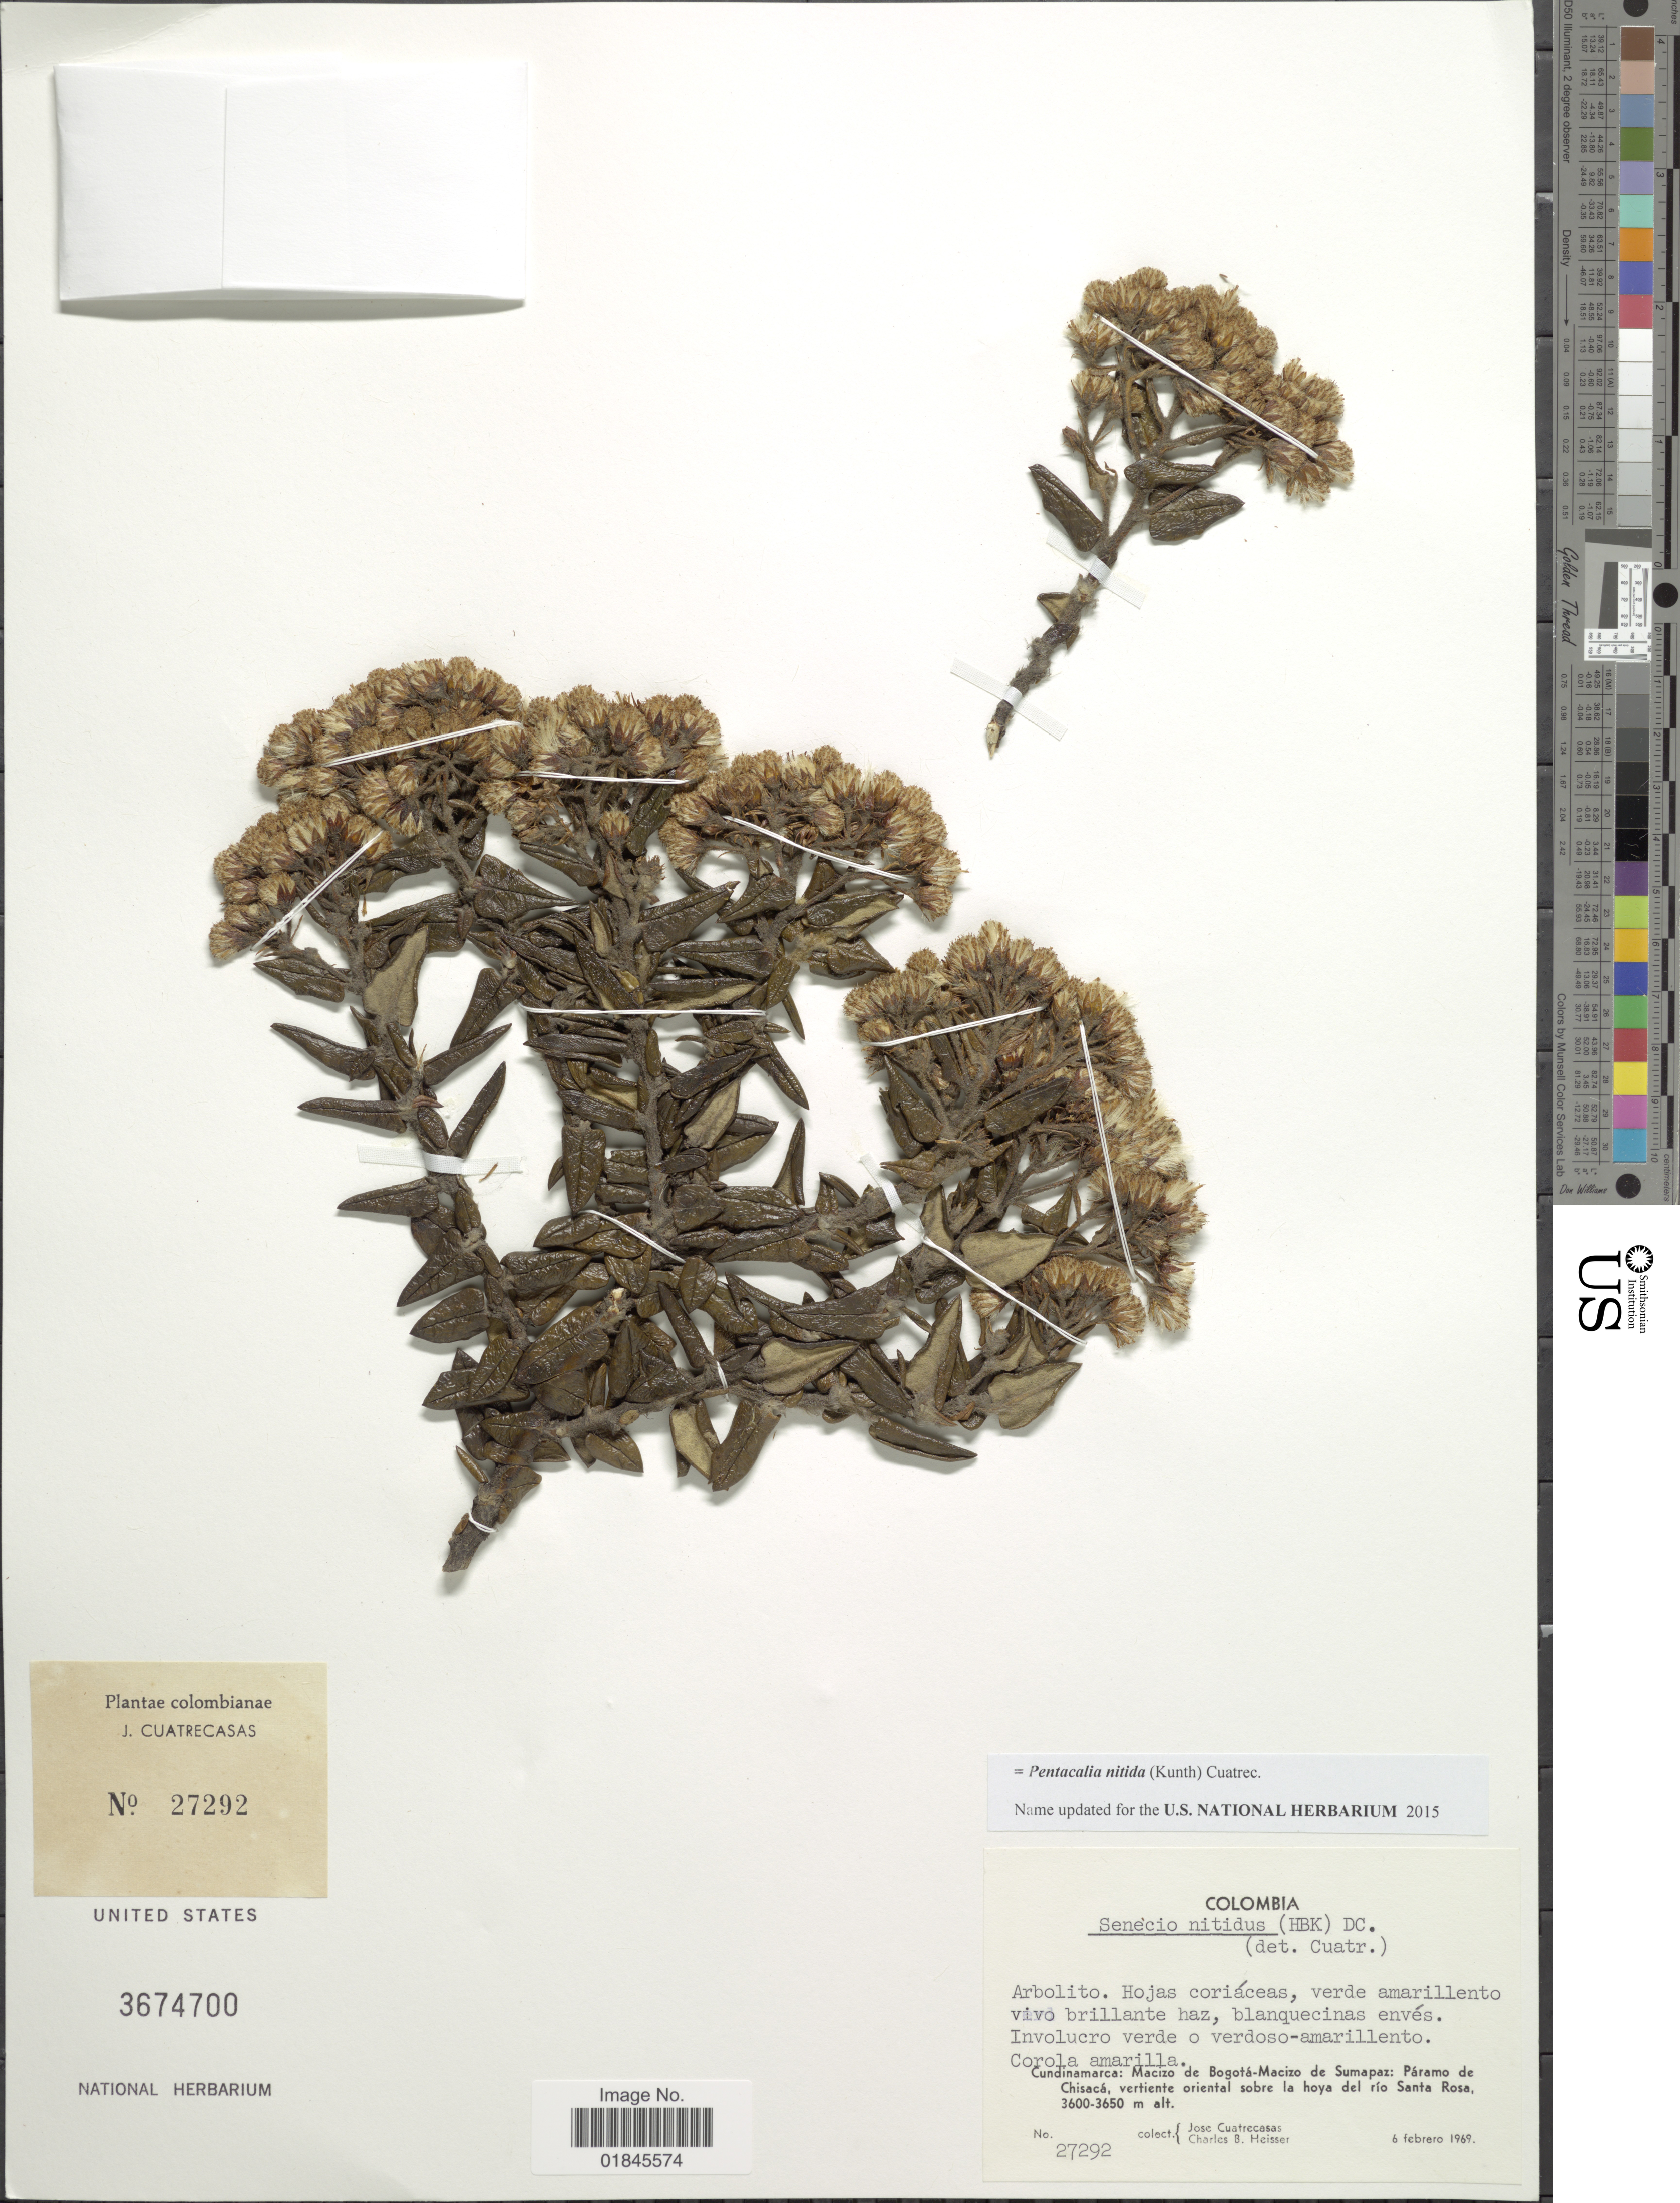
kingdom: Plantae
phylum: Tracheophyta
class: Magnoliopsida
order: Asterales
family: Asteraceae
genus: Pentacalia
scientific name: Pentacalia nitida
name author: (Kunth) Cuatrec.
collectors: J. Cuatrecasas & C. B. Heisser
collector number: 27292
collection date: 1969-02-06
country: Colombia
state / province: Cundinamarca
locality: Cundinamarca: Macizo de Bogotá-Macizo de Sumapaz: Páramo de Chisacá, vertiente oriental sobre la hoya del río Santa Rosa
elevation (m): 3600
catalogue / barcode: US 3674700